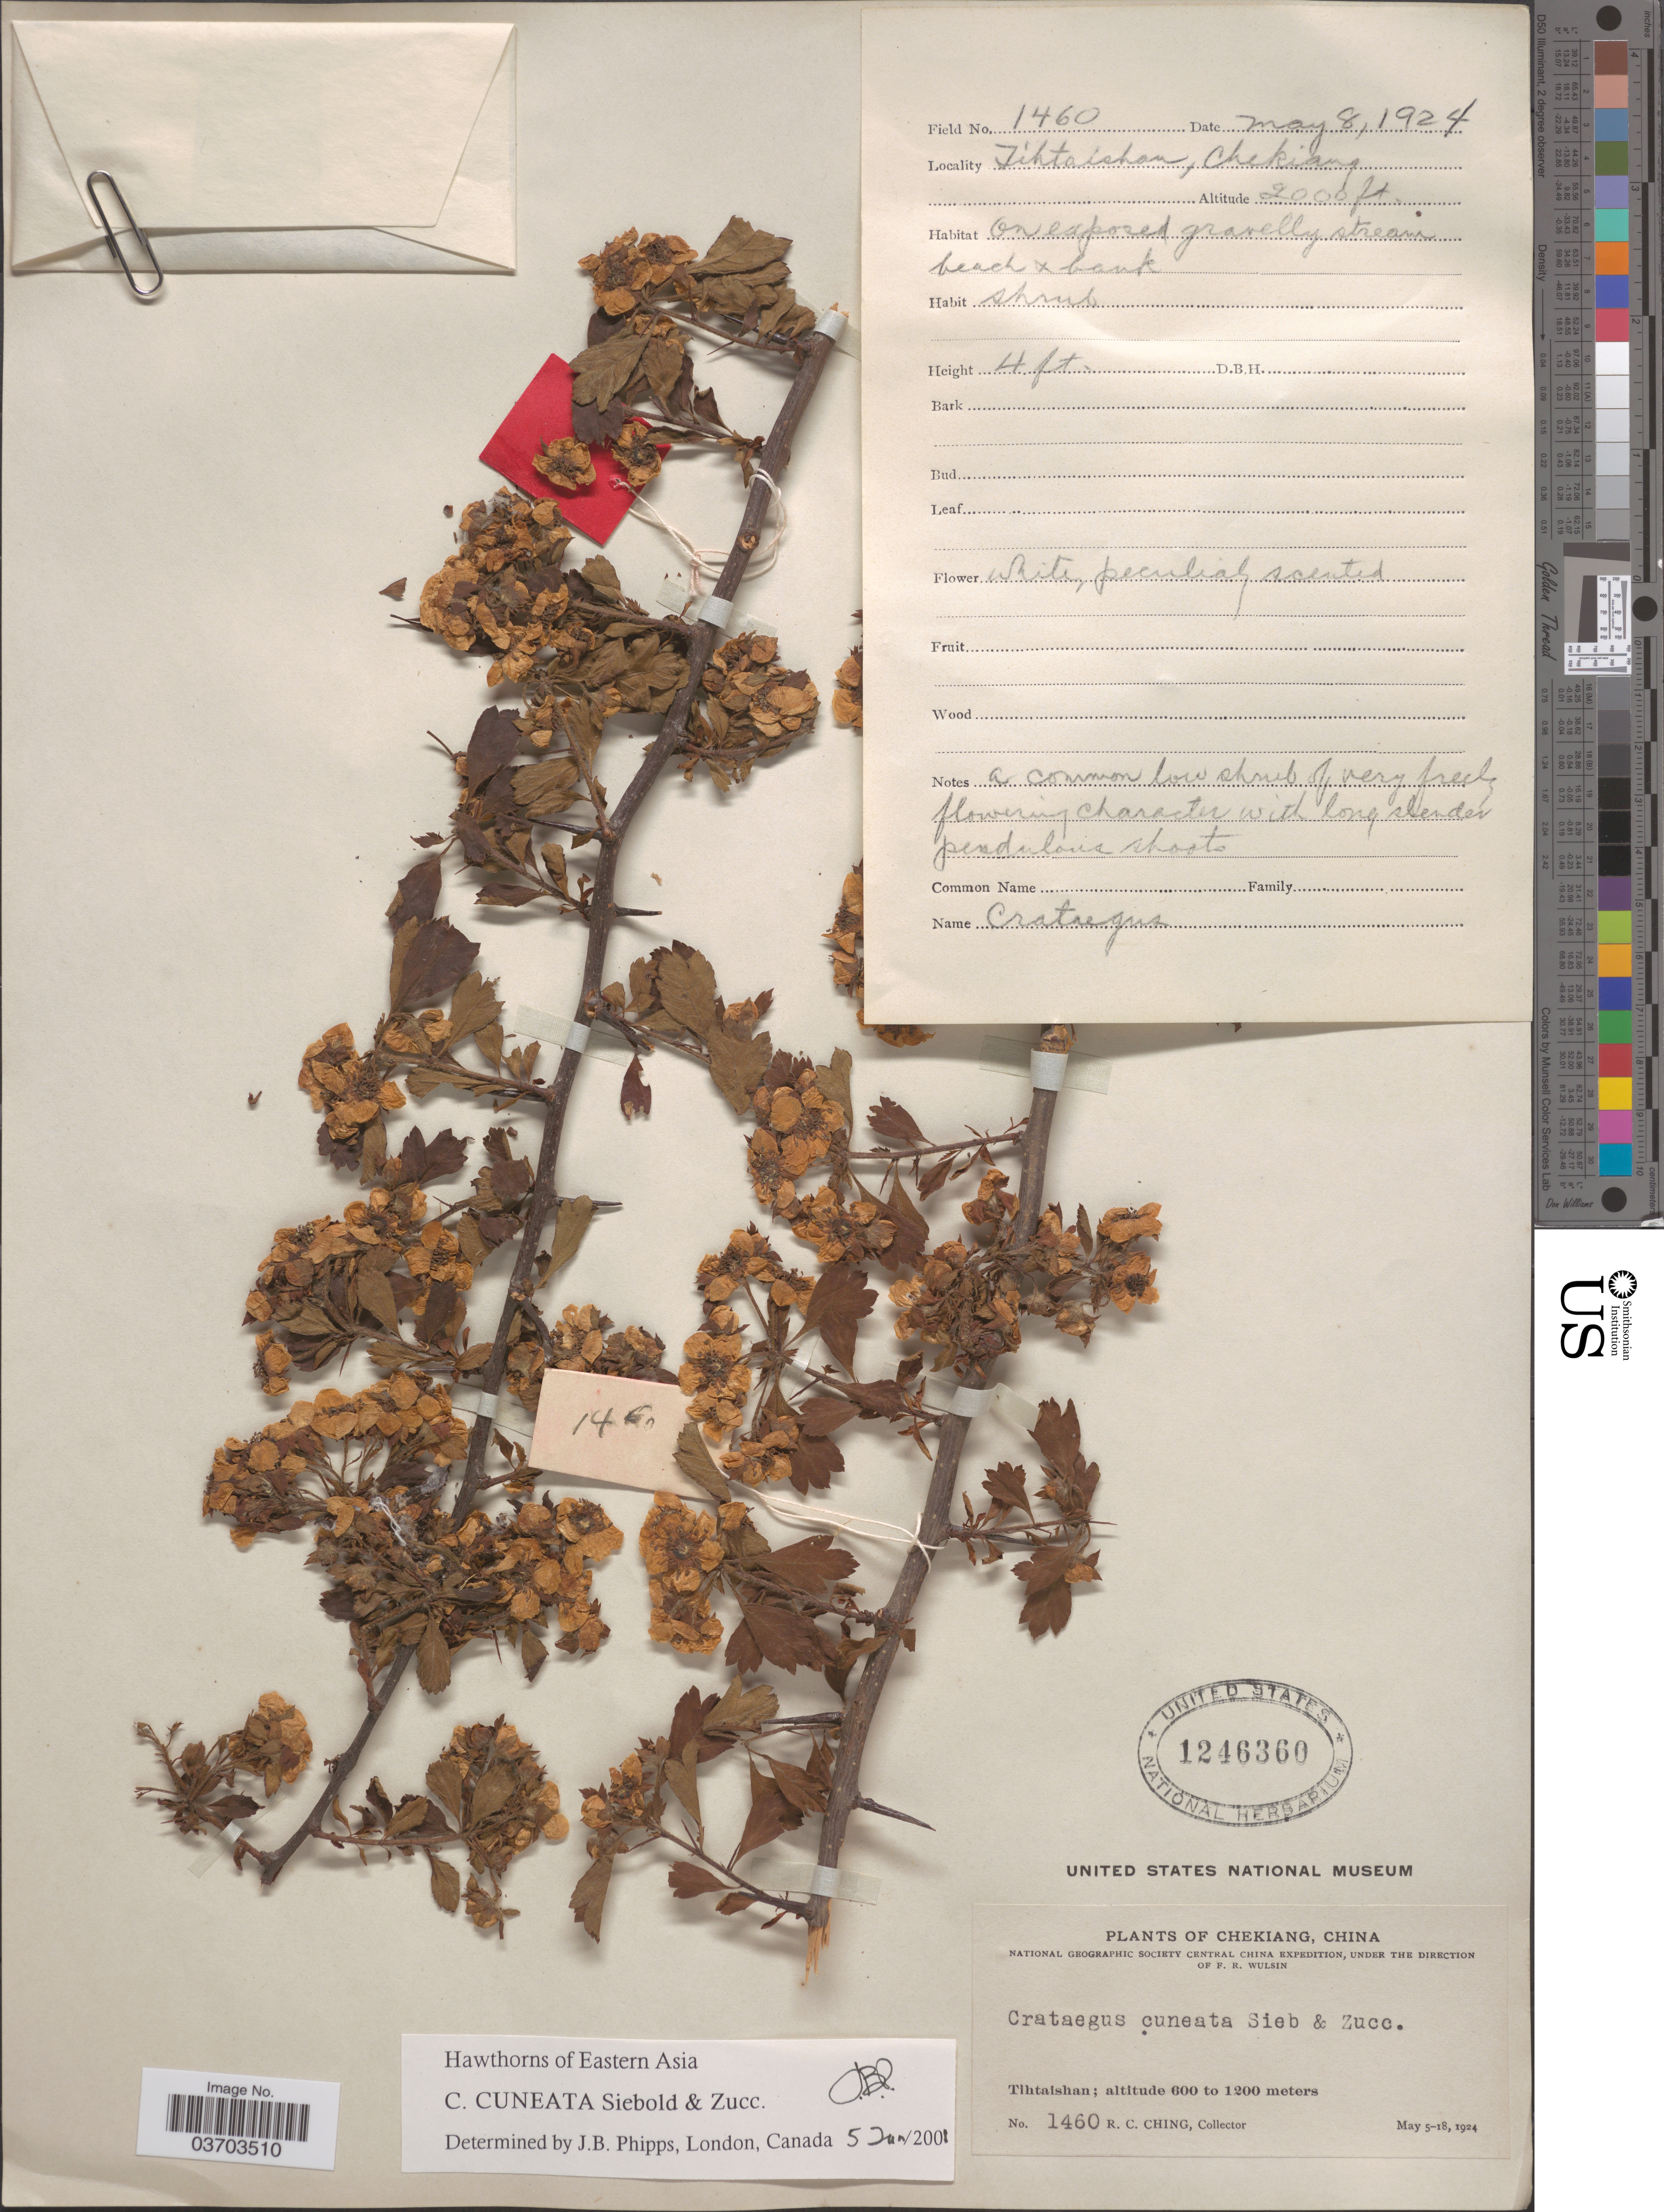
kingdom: Plantae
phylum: Tracheophyta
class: Magnoliopsida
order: Rosales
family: Rosaceae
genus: Crataegus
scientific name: Crataegus cuneata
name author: Siebold & Zucc.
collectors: R. C. Ching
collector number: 1460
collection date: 1924-05-08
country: China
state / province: Zhejiang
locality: Chekiang. Tihtaishan.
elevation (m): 610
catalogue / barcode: US 1246360